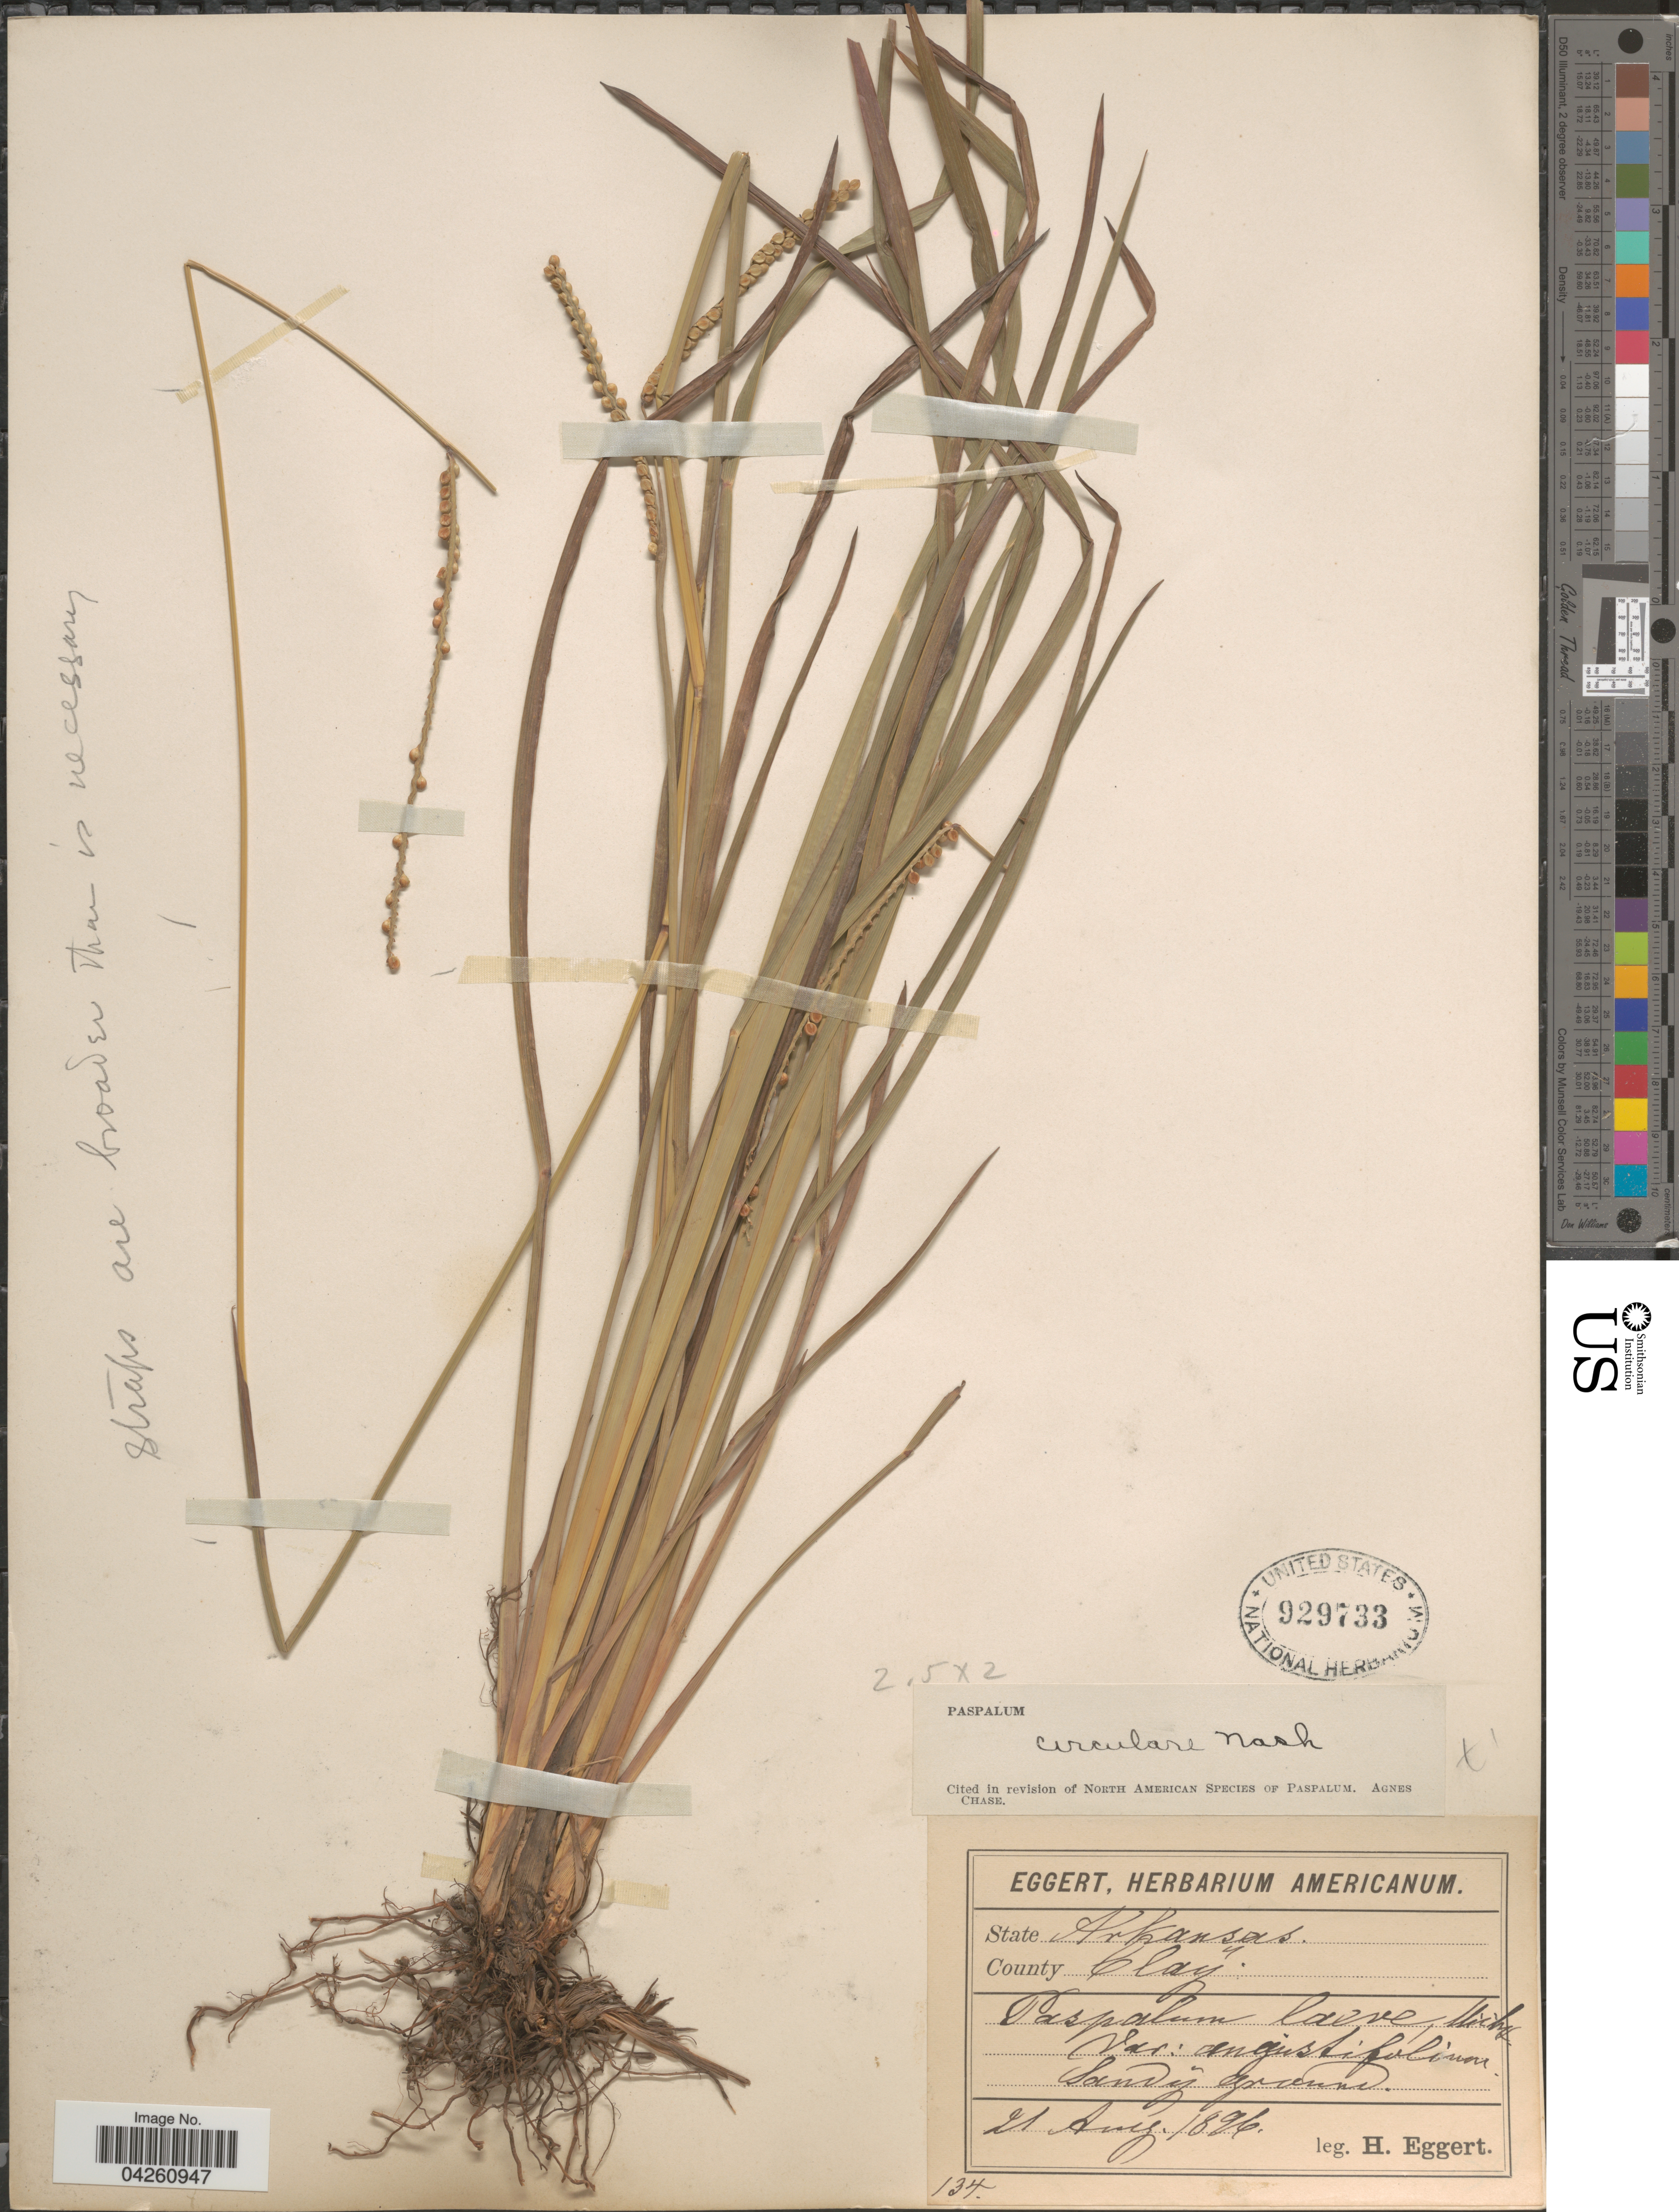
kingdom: Plantae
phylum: Tracheophyta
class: Liliopsida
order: Poales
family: Poaceae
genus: Paspalum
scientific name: Paspalum circulare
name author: Nash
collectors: H. Eggert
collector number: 134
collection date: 1896-08-21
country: United States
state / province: Arkansas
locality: County Clay. Sandig ground.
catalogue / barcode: US 929733